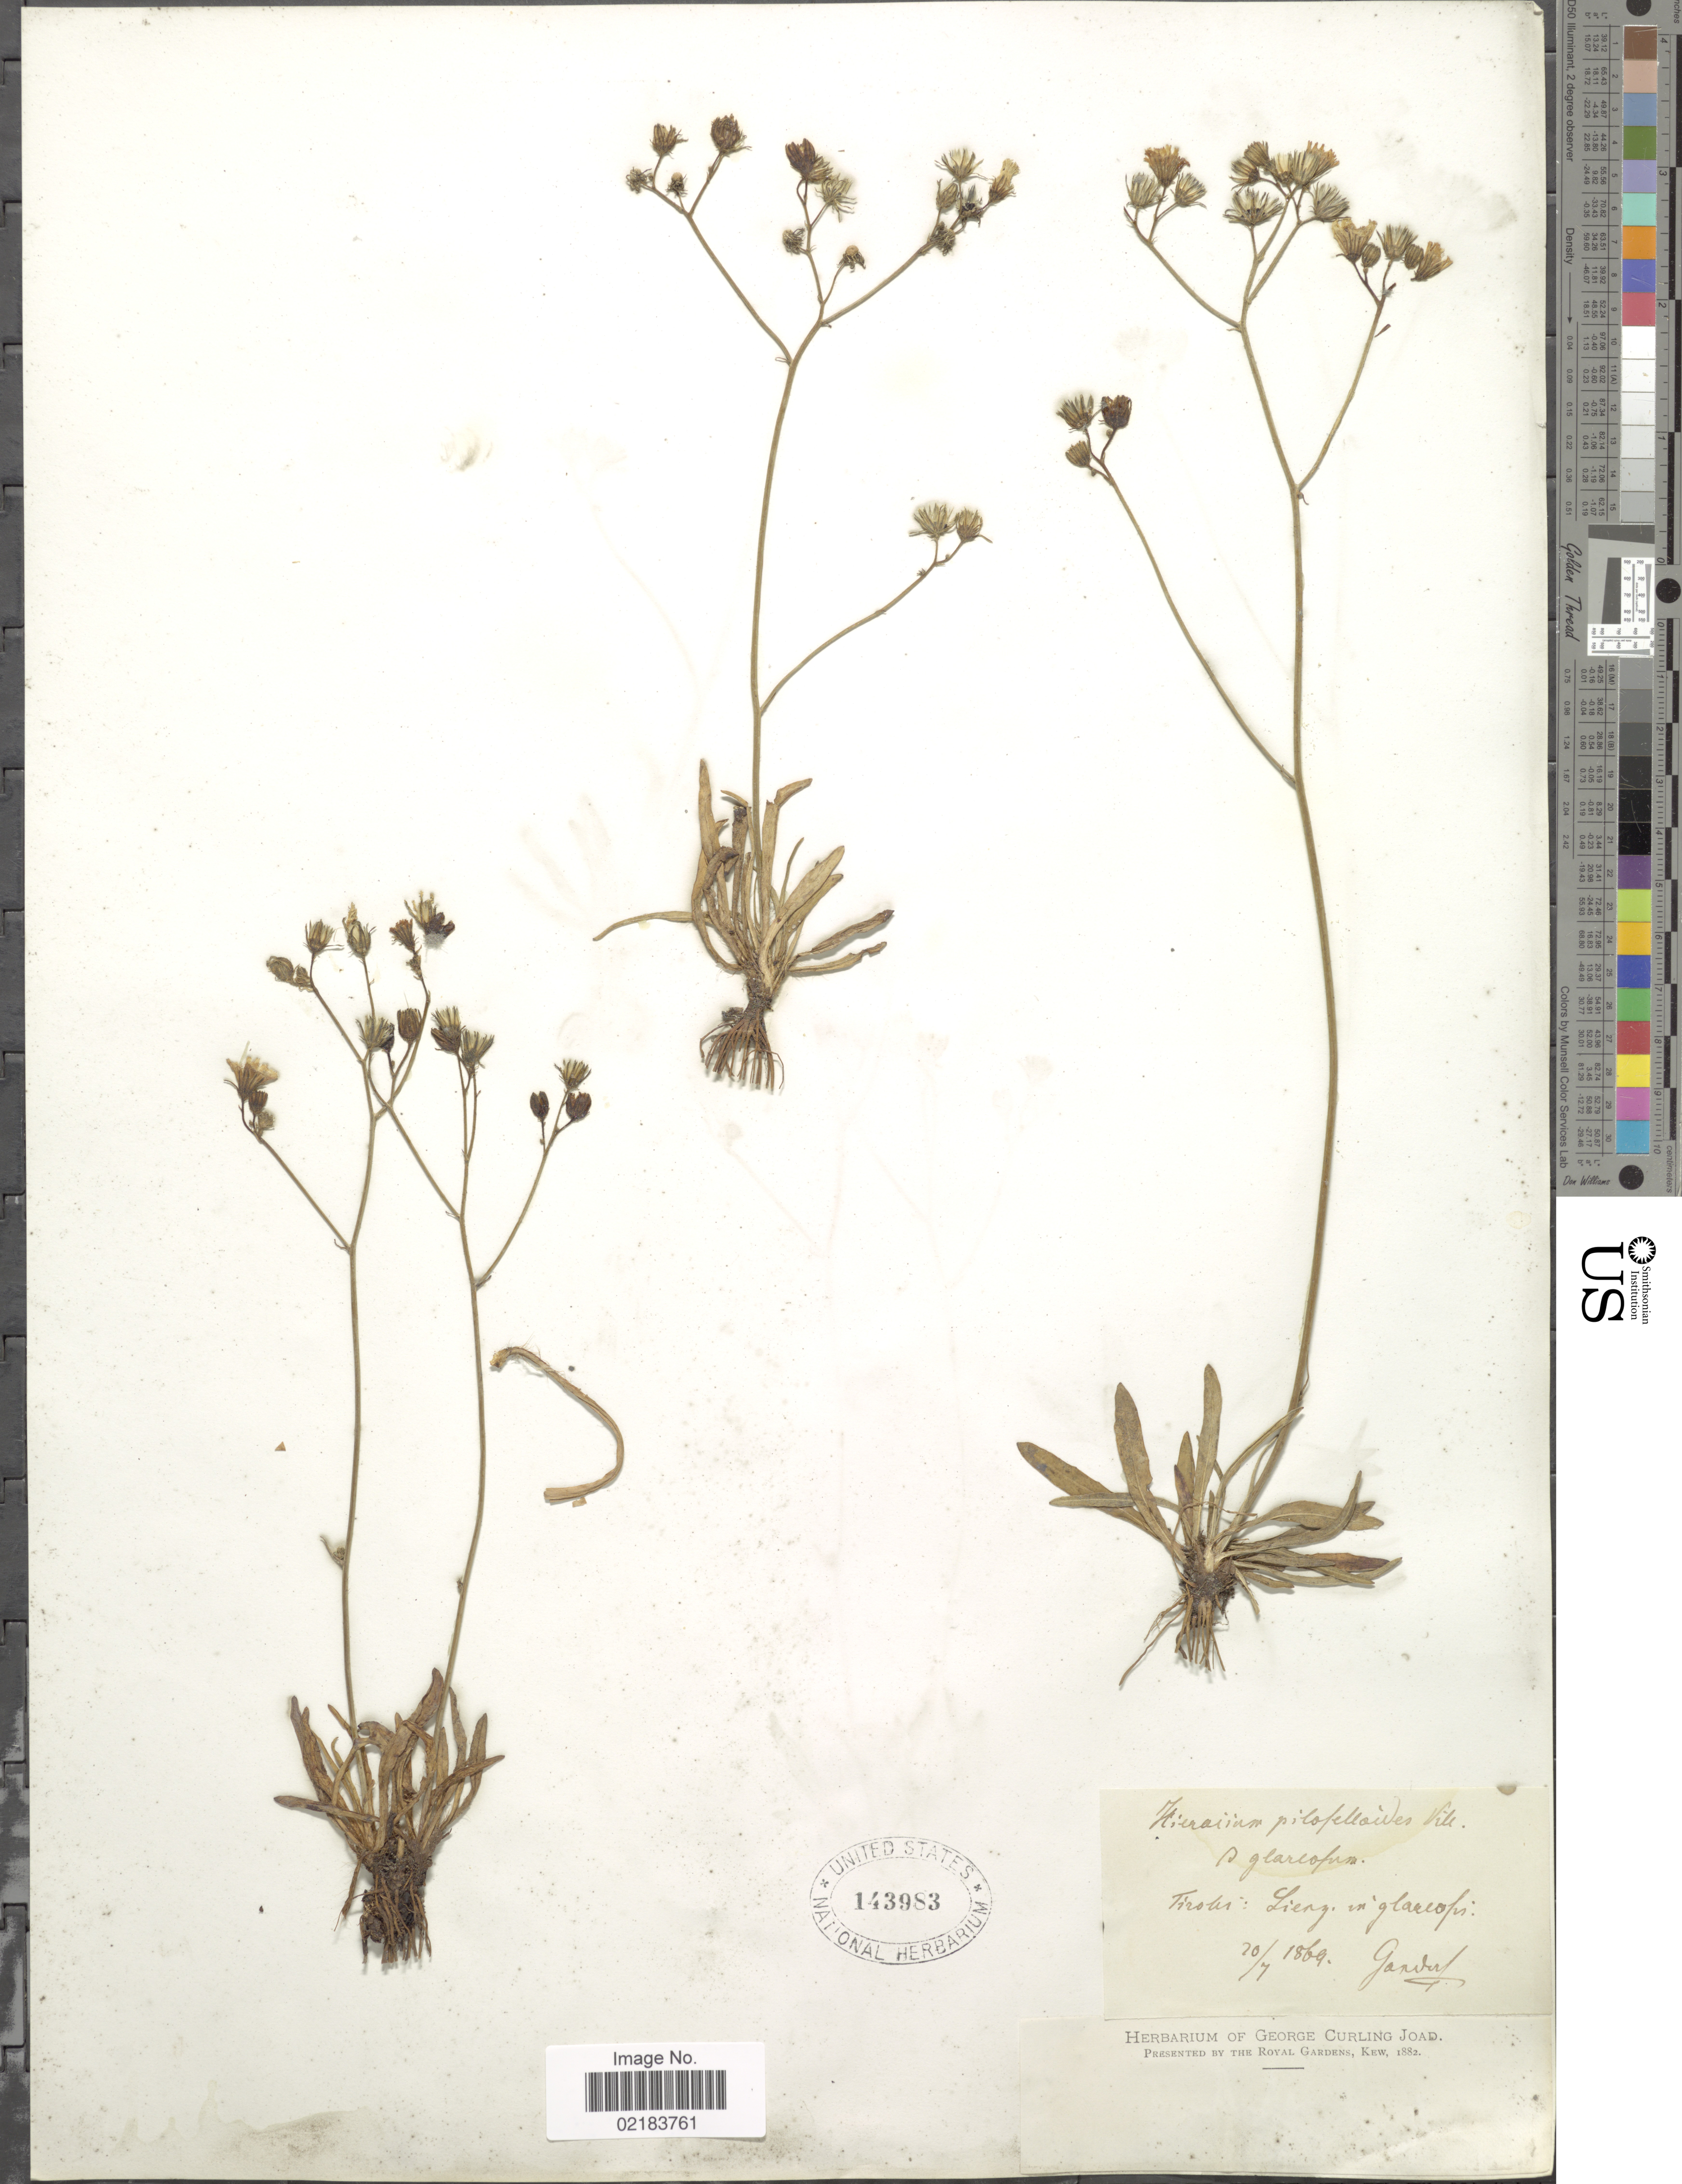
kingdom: Plantae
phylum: Tracheophyta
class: Magnoliopsida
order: Asterales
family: Asteraceae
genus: Pilosella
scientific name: Pilosella piloselloides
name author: (Vill.) Soják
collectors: -- Gander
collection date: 1869-07-20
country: Austria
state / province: Tirol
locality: Tiroles: Lierz. in glareosis. [interpreted]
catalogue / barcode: US 143983